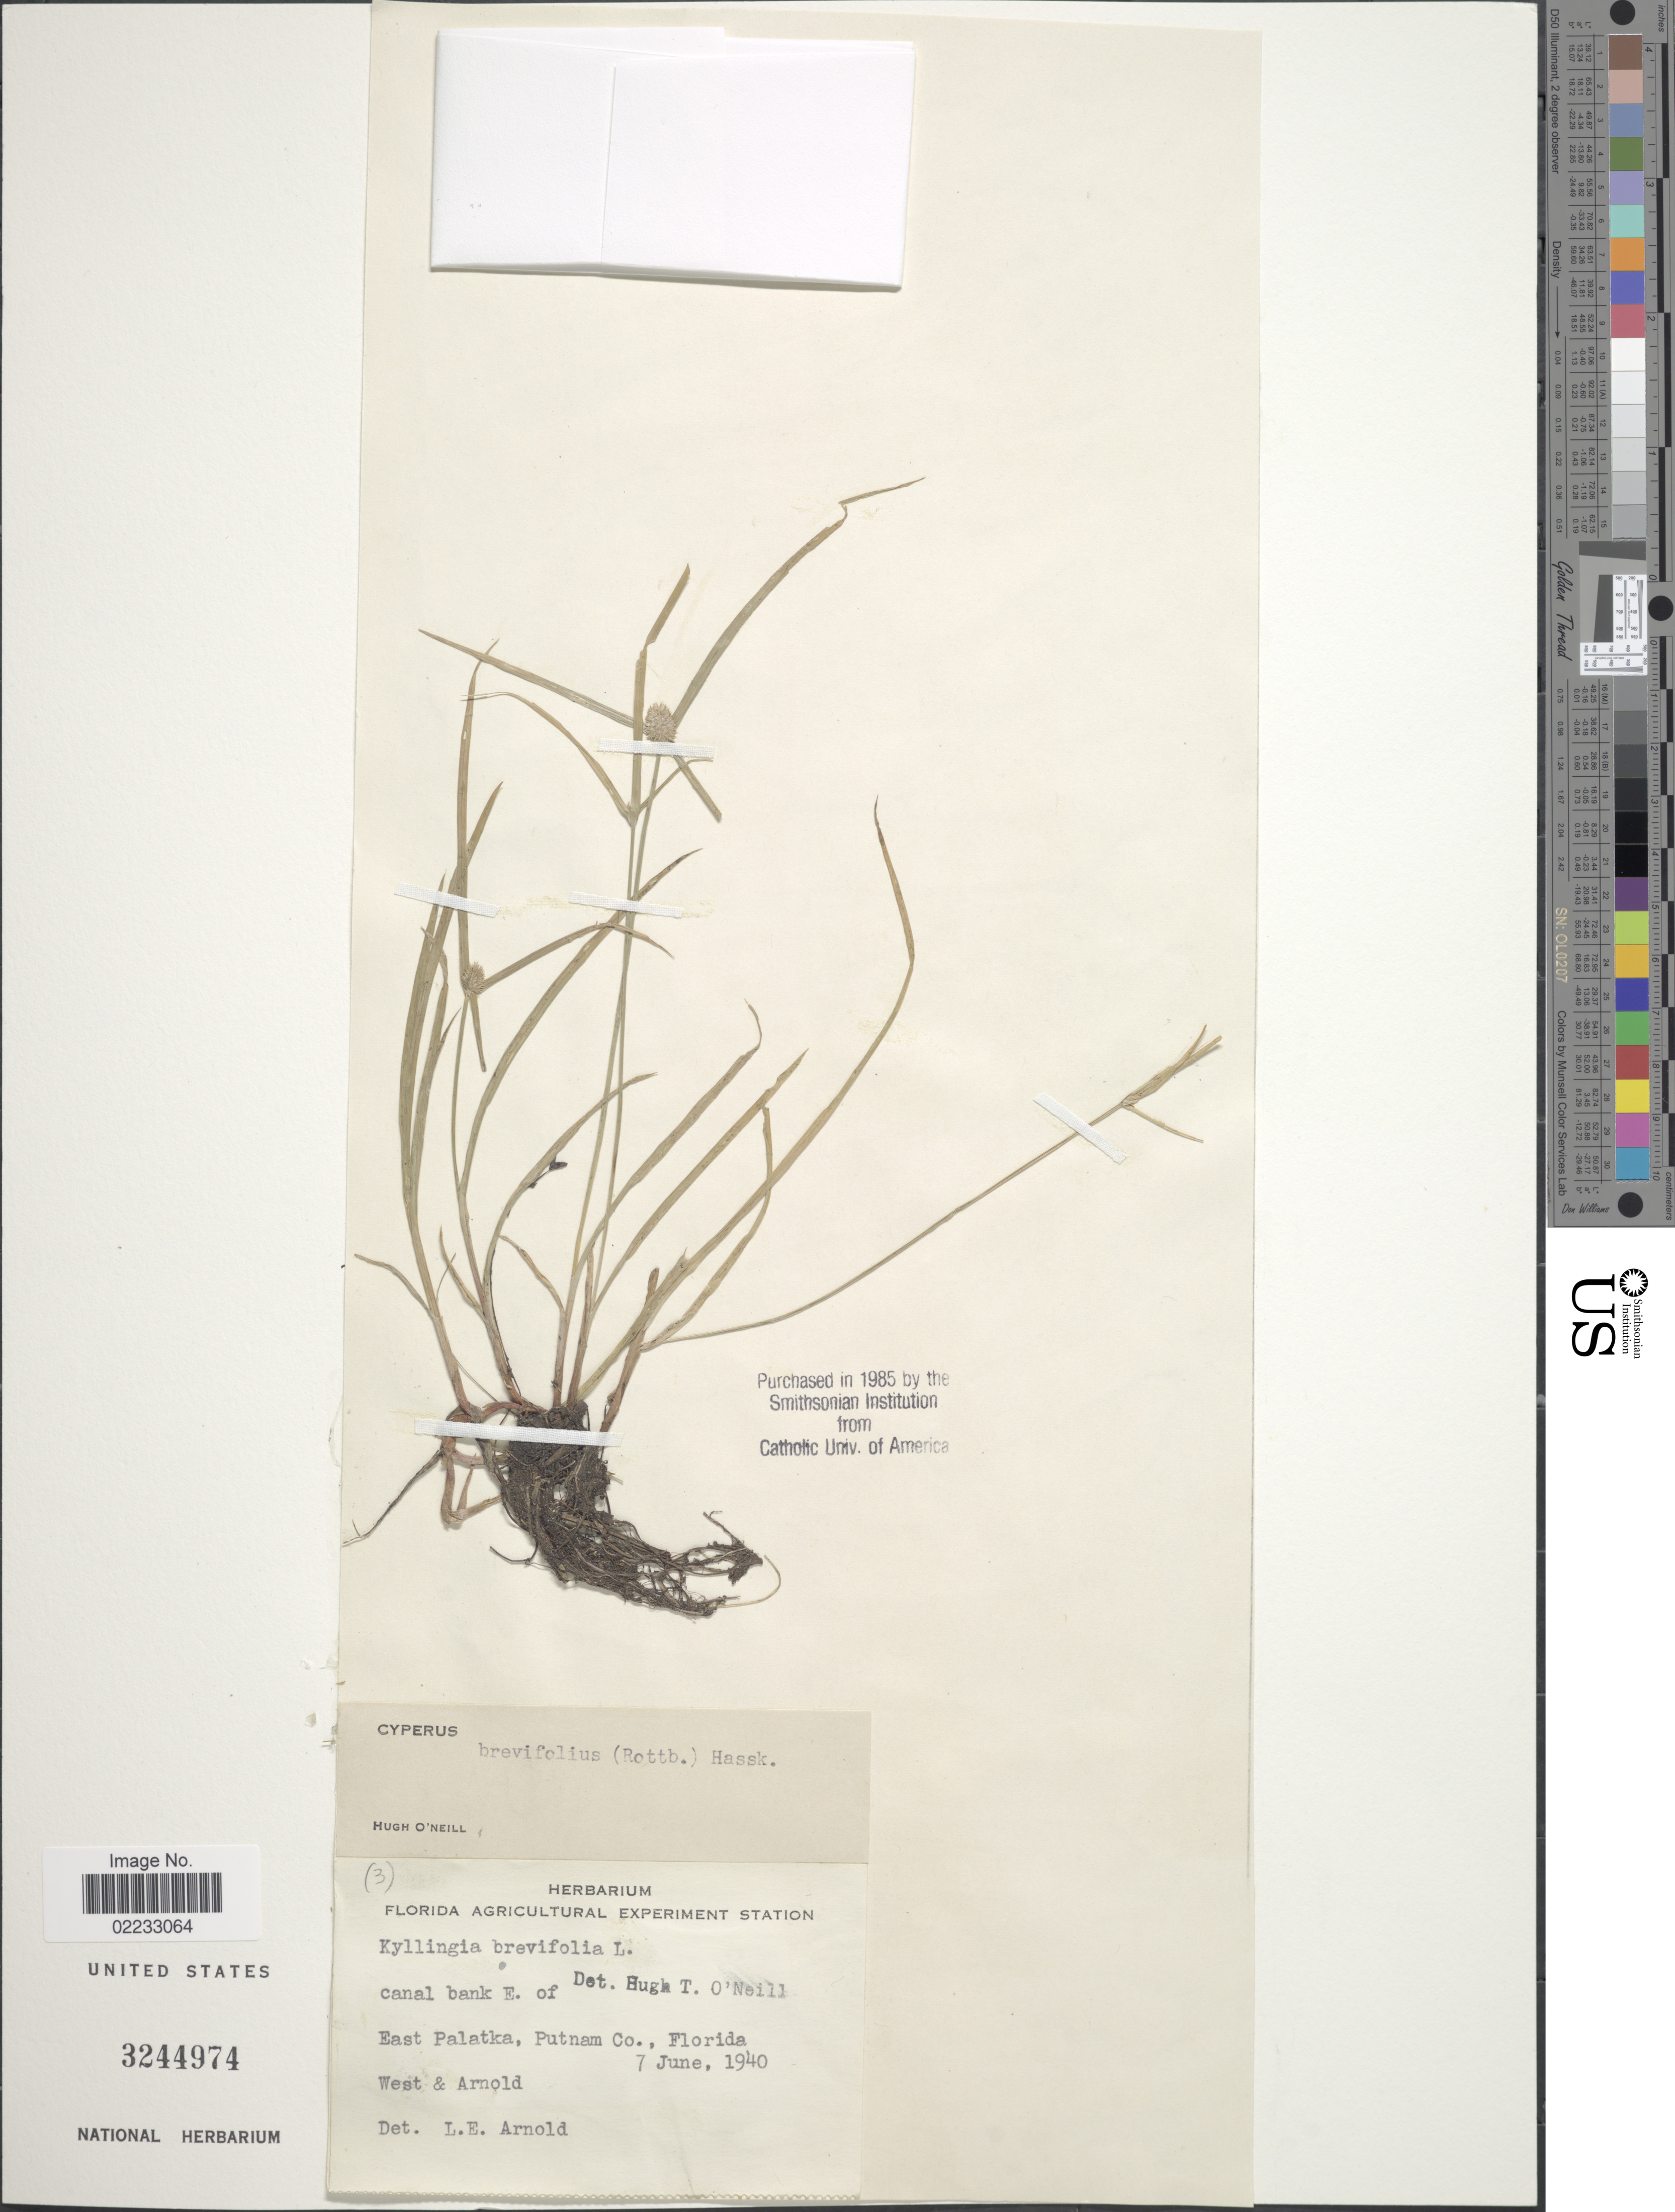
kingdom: Plantae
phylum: Tracheophyta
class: Liliopsida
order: Poales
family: Cyperaceae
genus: Cyperus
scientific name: Cyperus brevifolius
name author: (Rottb.) Hassk.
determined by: Strong, M. T., (US), Smithsonian Institution - National Museum of Natural History (UNITED STATES)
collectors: -. West & -. Arnold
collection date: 1940-06-07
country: United States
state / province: Florida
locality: Canal bank E. of East Palatka, Putnam Co.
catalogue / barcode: US 3244974